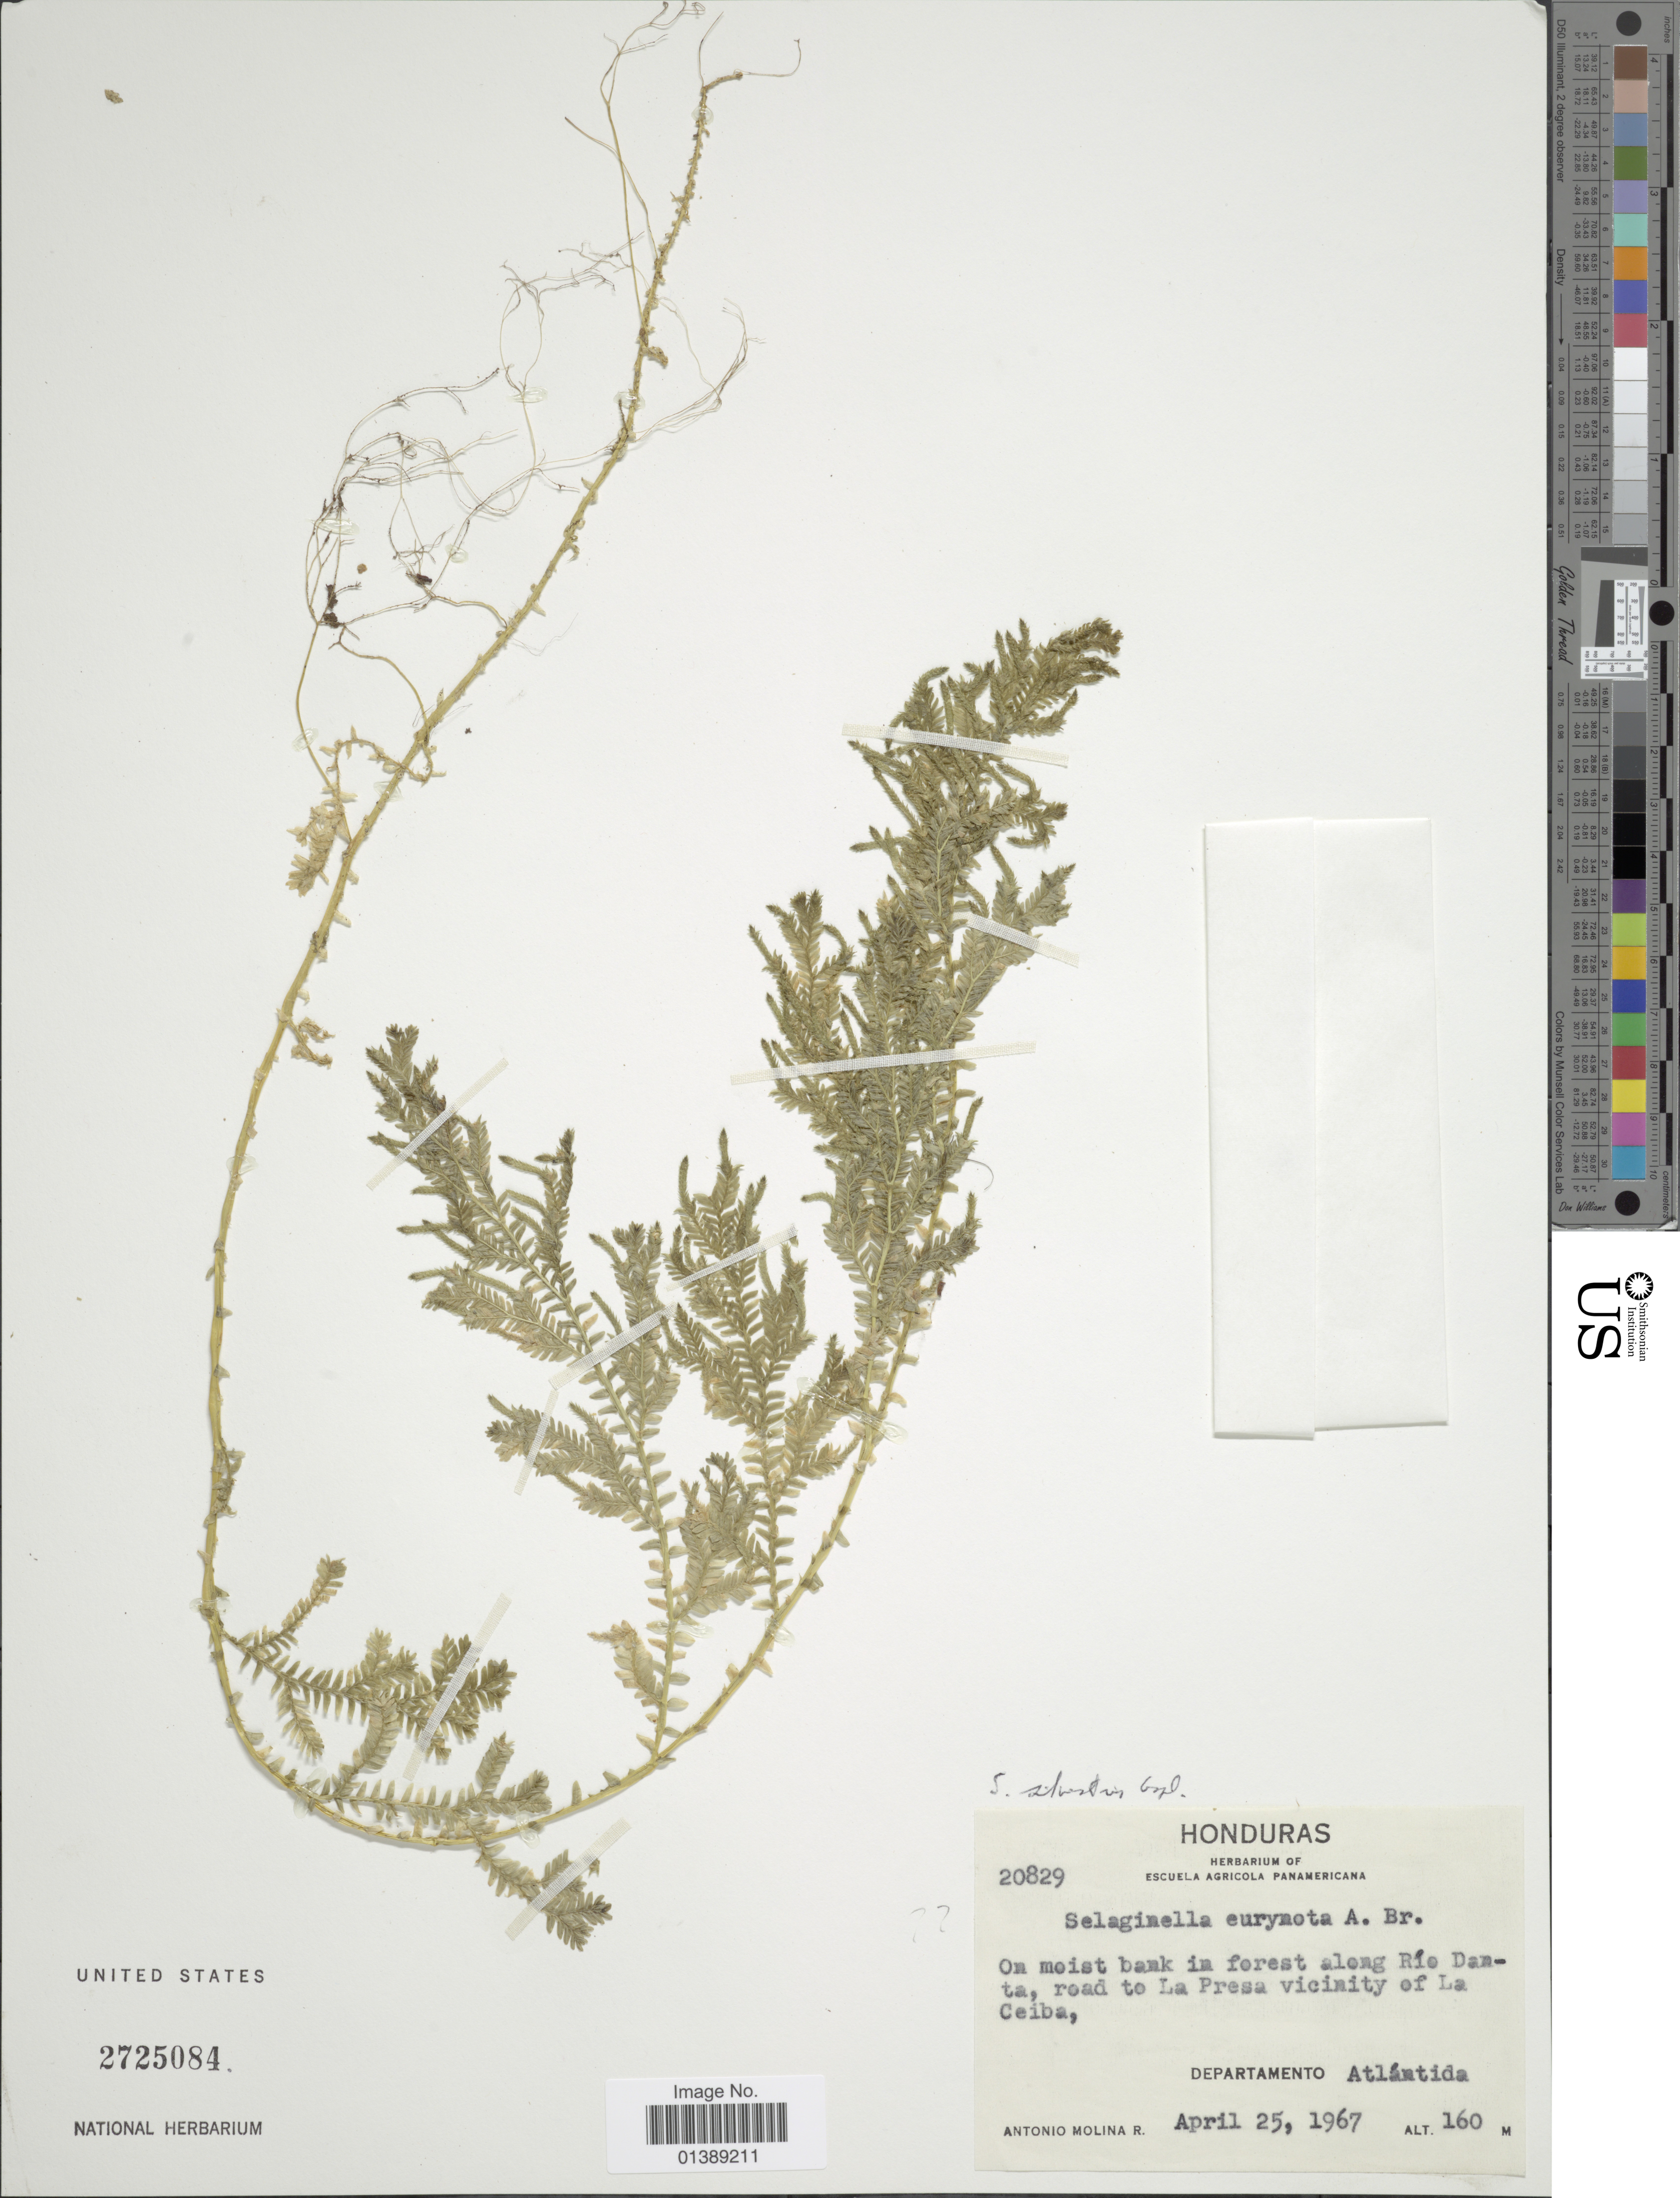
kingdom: Plantae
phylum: Tracheophyta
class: Lycopodiopsida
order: Selaginellales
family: Selaginellaceae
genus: Selaginella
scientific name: Selaginella silvestris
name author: Aspl.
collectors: A. Molina R.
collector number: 20829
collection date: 1967-04-25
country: Honduras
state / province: Atlántida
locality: In forest along Río Danta, road to La Presa vicinity of La Ceiba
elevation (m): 160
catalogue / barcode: US 2725084